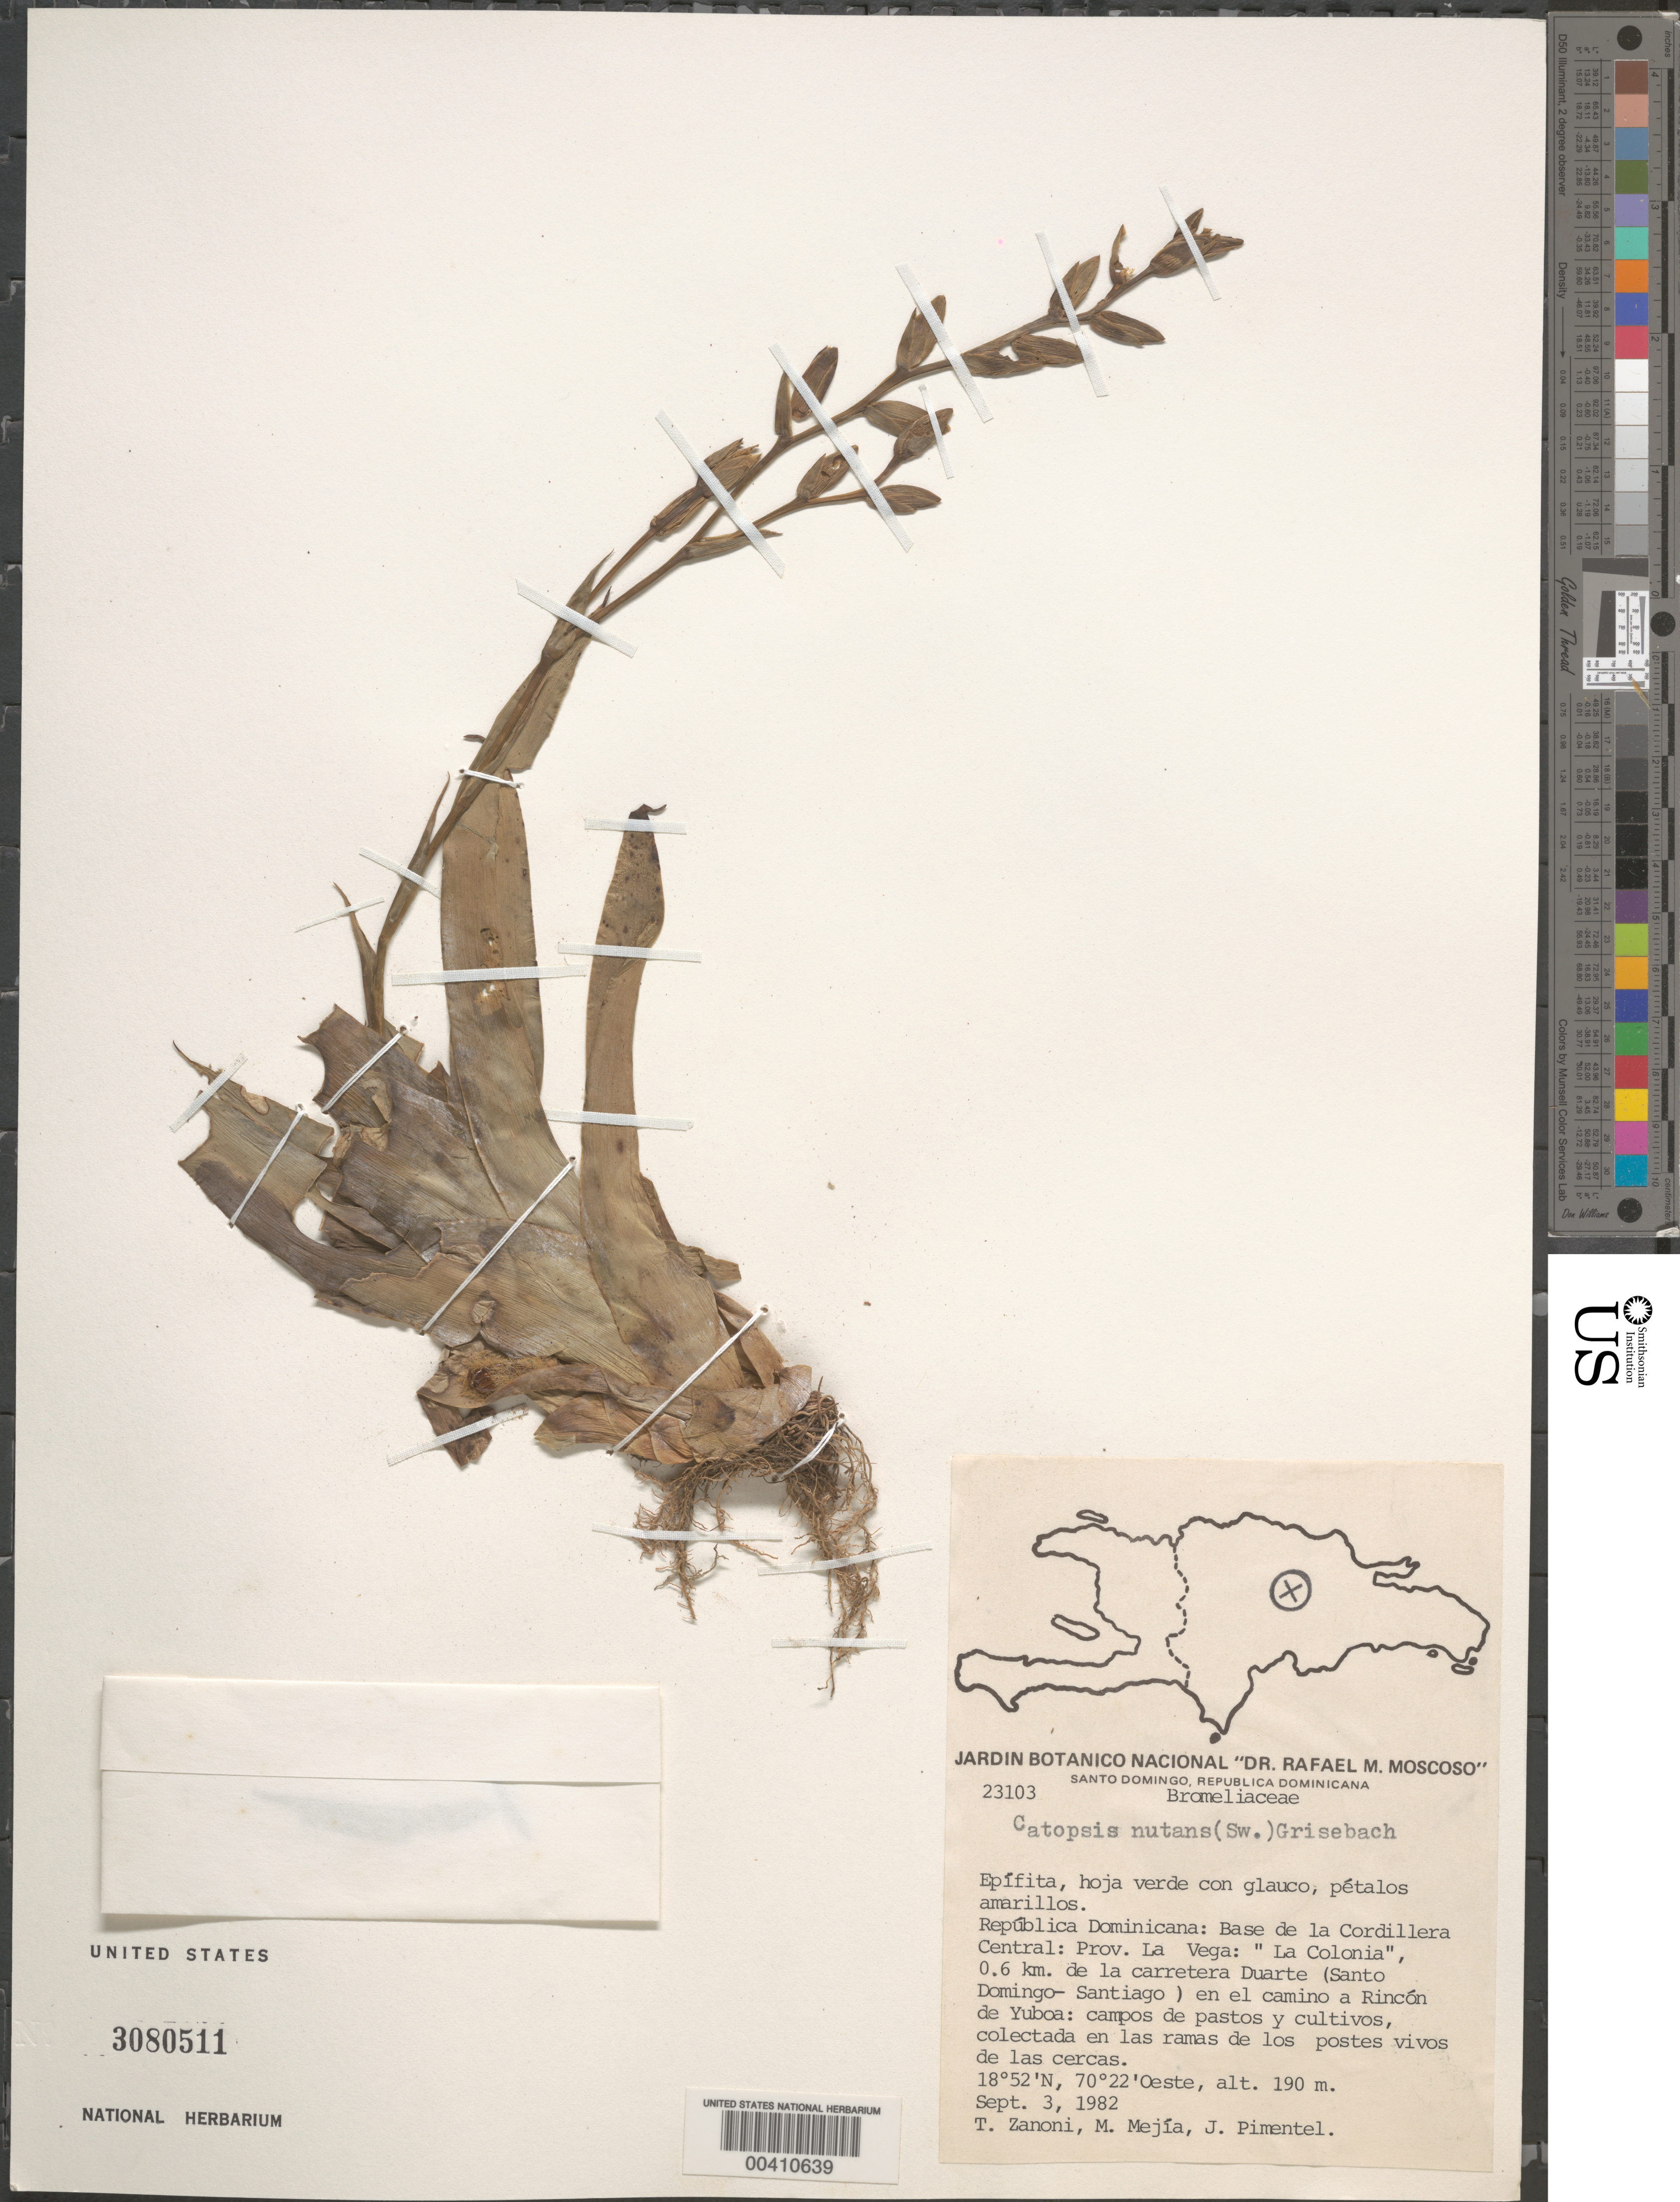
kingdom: Plantae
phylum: Tracheophyta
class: Liliopsida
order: Poales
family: Bromeliaceae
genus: Catopsis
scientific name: Catopsis nutans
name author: (Sw.) Griseb.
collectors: T. A. Zanoni, M. Mejia & J. Pimentel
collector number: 23103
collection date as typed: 03 Sep 1982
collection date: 1982-09-03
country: Dominican Republic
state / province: La Vega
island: Hispaniola Island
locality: Base de la cordillera central, la colonia, 0.6 km de la carretera duarte en al camino a rincon de yuboa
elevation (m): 190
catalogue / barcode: US 3080511